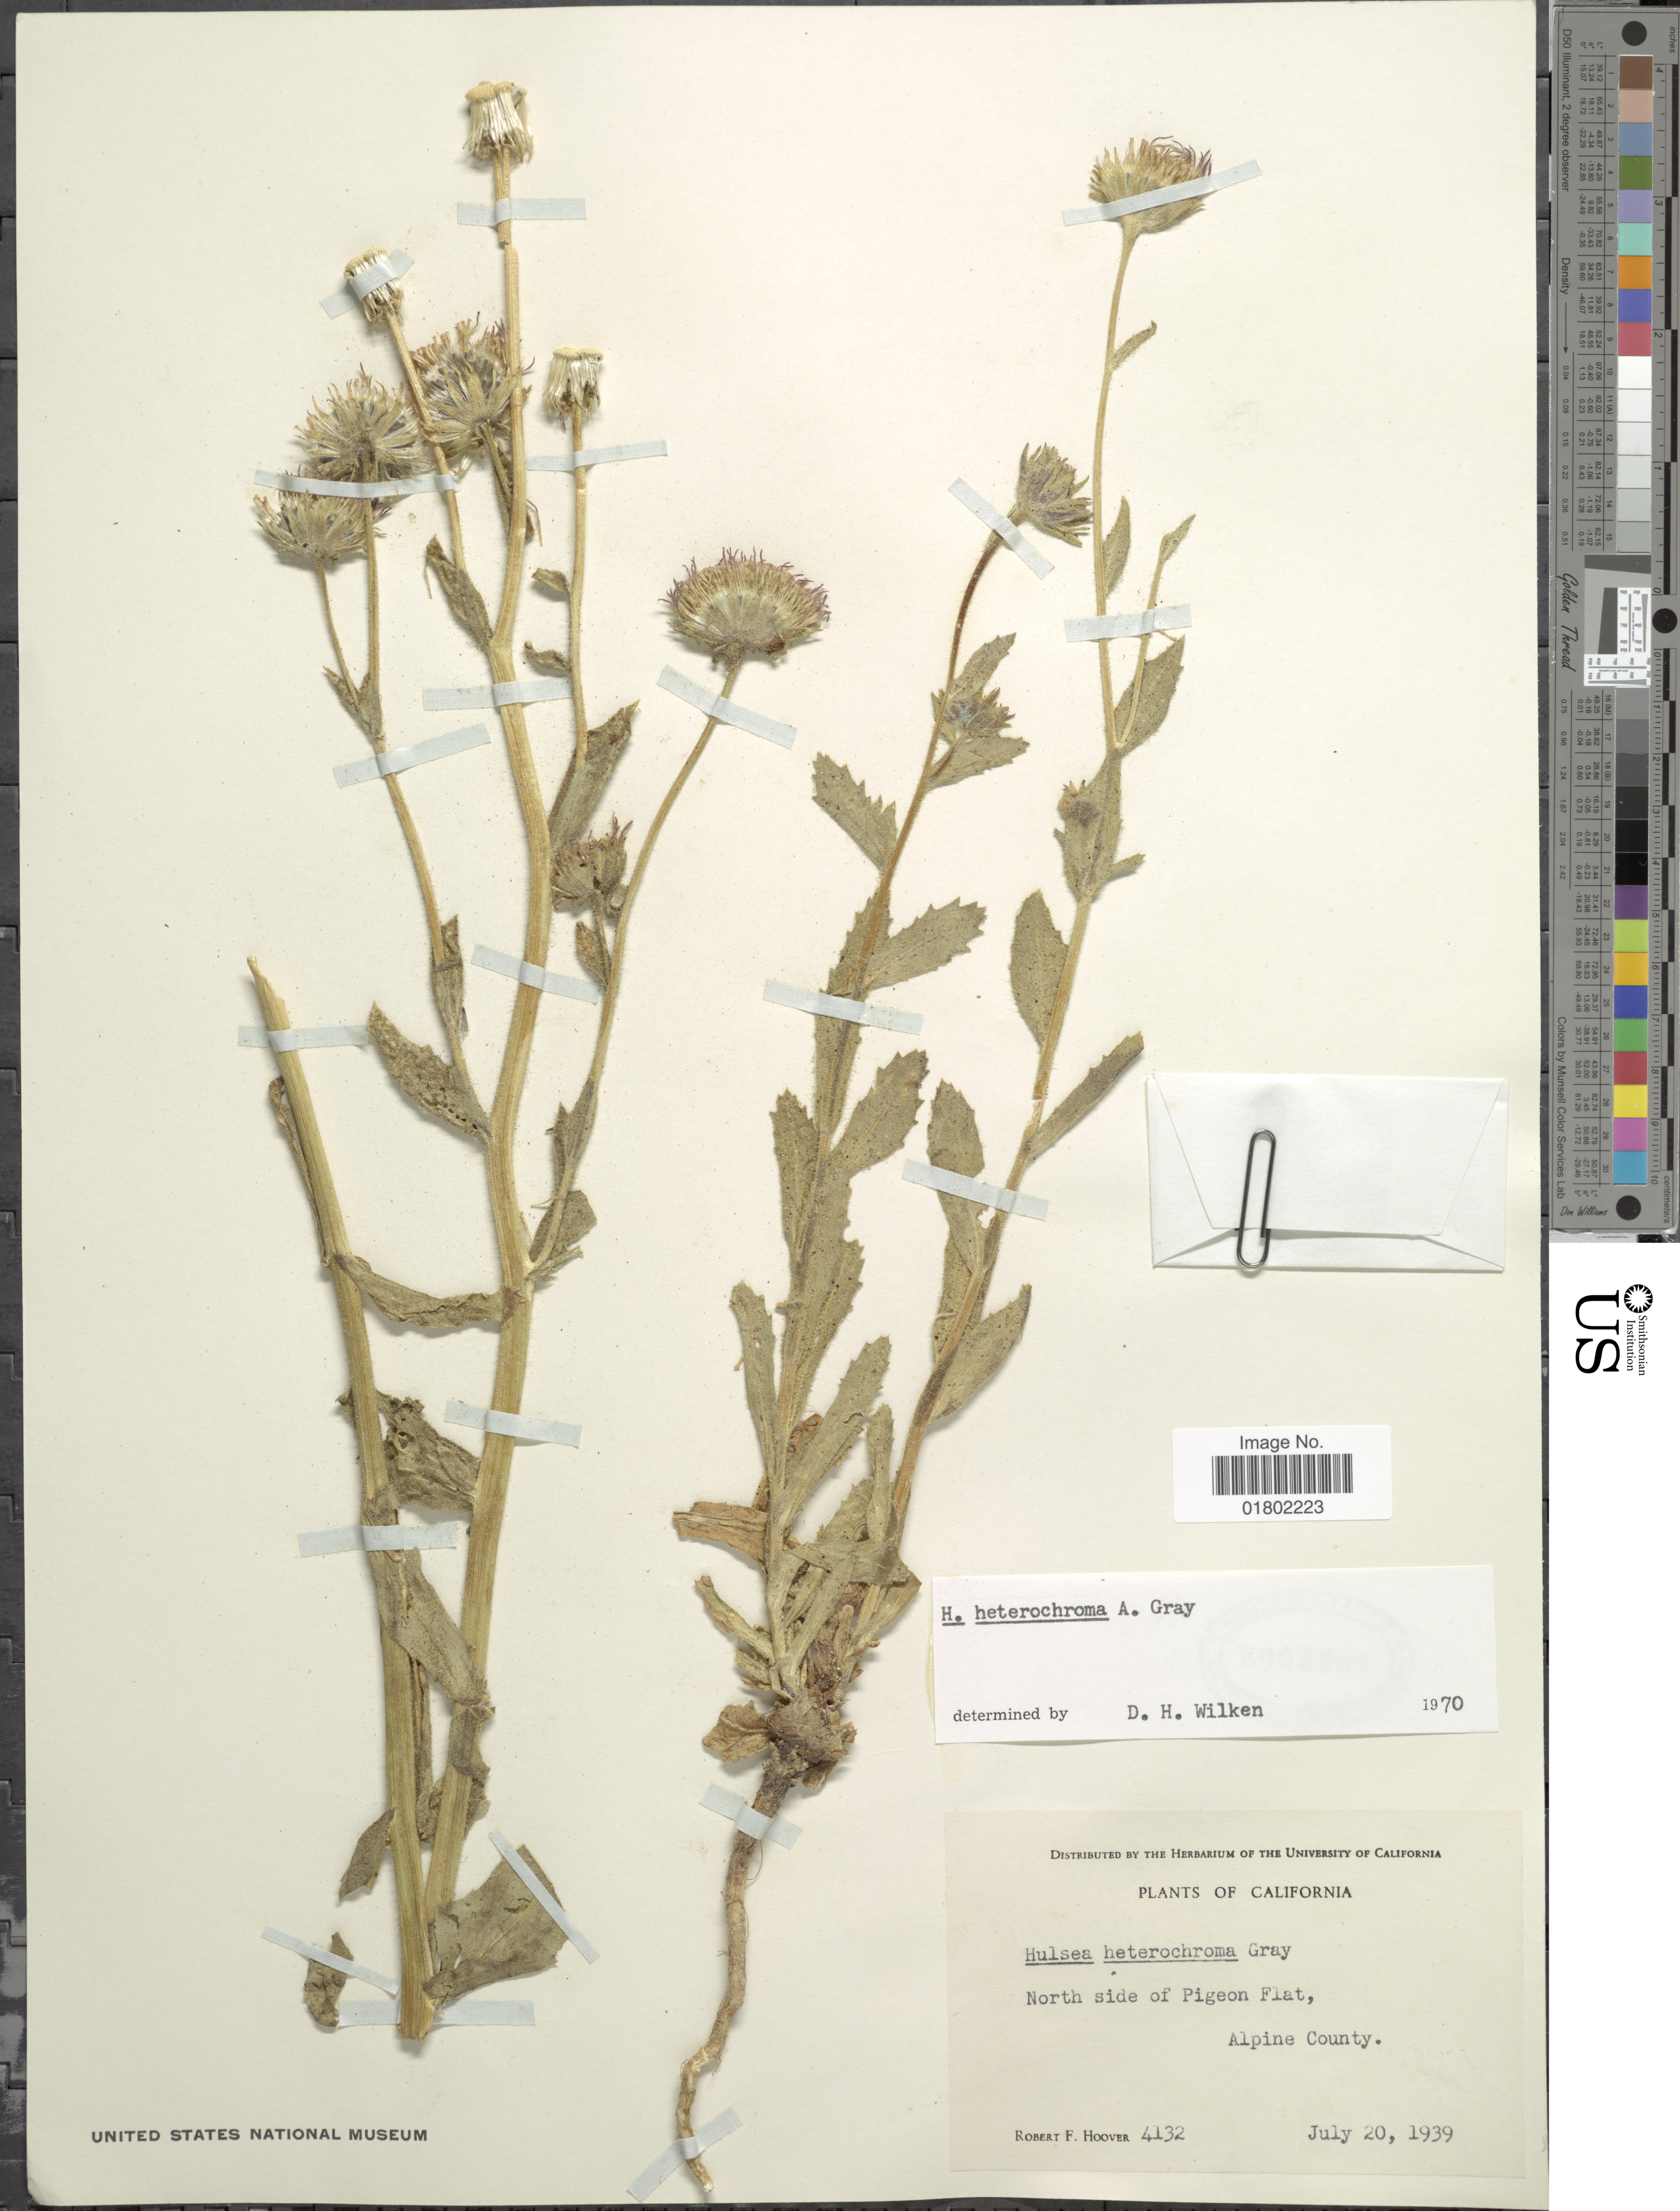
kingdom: Plantae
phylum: Tracheophyta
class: Magnoliopsida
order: Asterales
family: Asteraceae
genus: Hulsea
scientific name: Hulsea heterochroma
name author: A. Gray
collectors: R. F. Hoover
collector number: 4132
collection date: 1939-07-20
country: United States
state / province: California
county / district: Alpine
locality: North side of Pigeon Flat, Alpine County